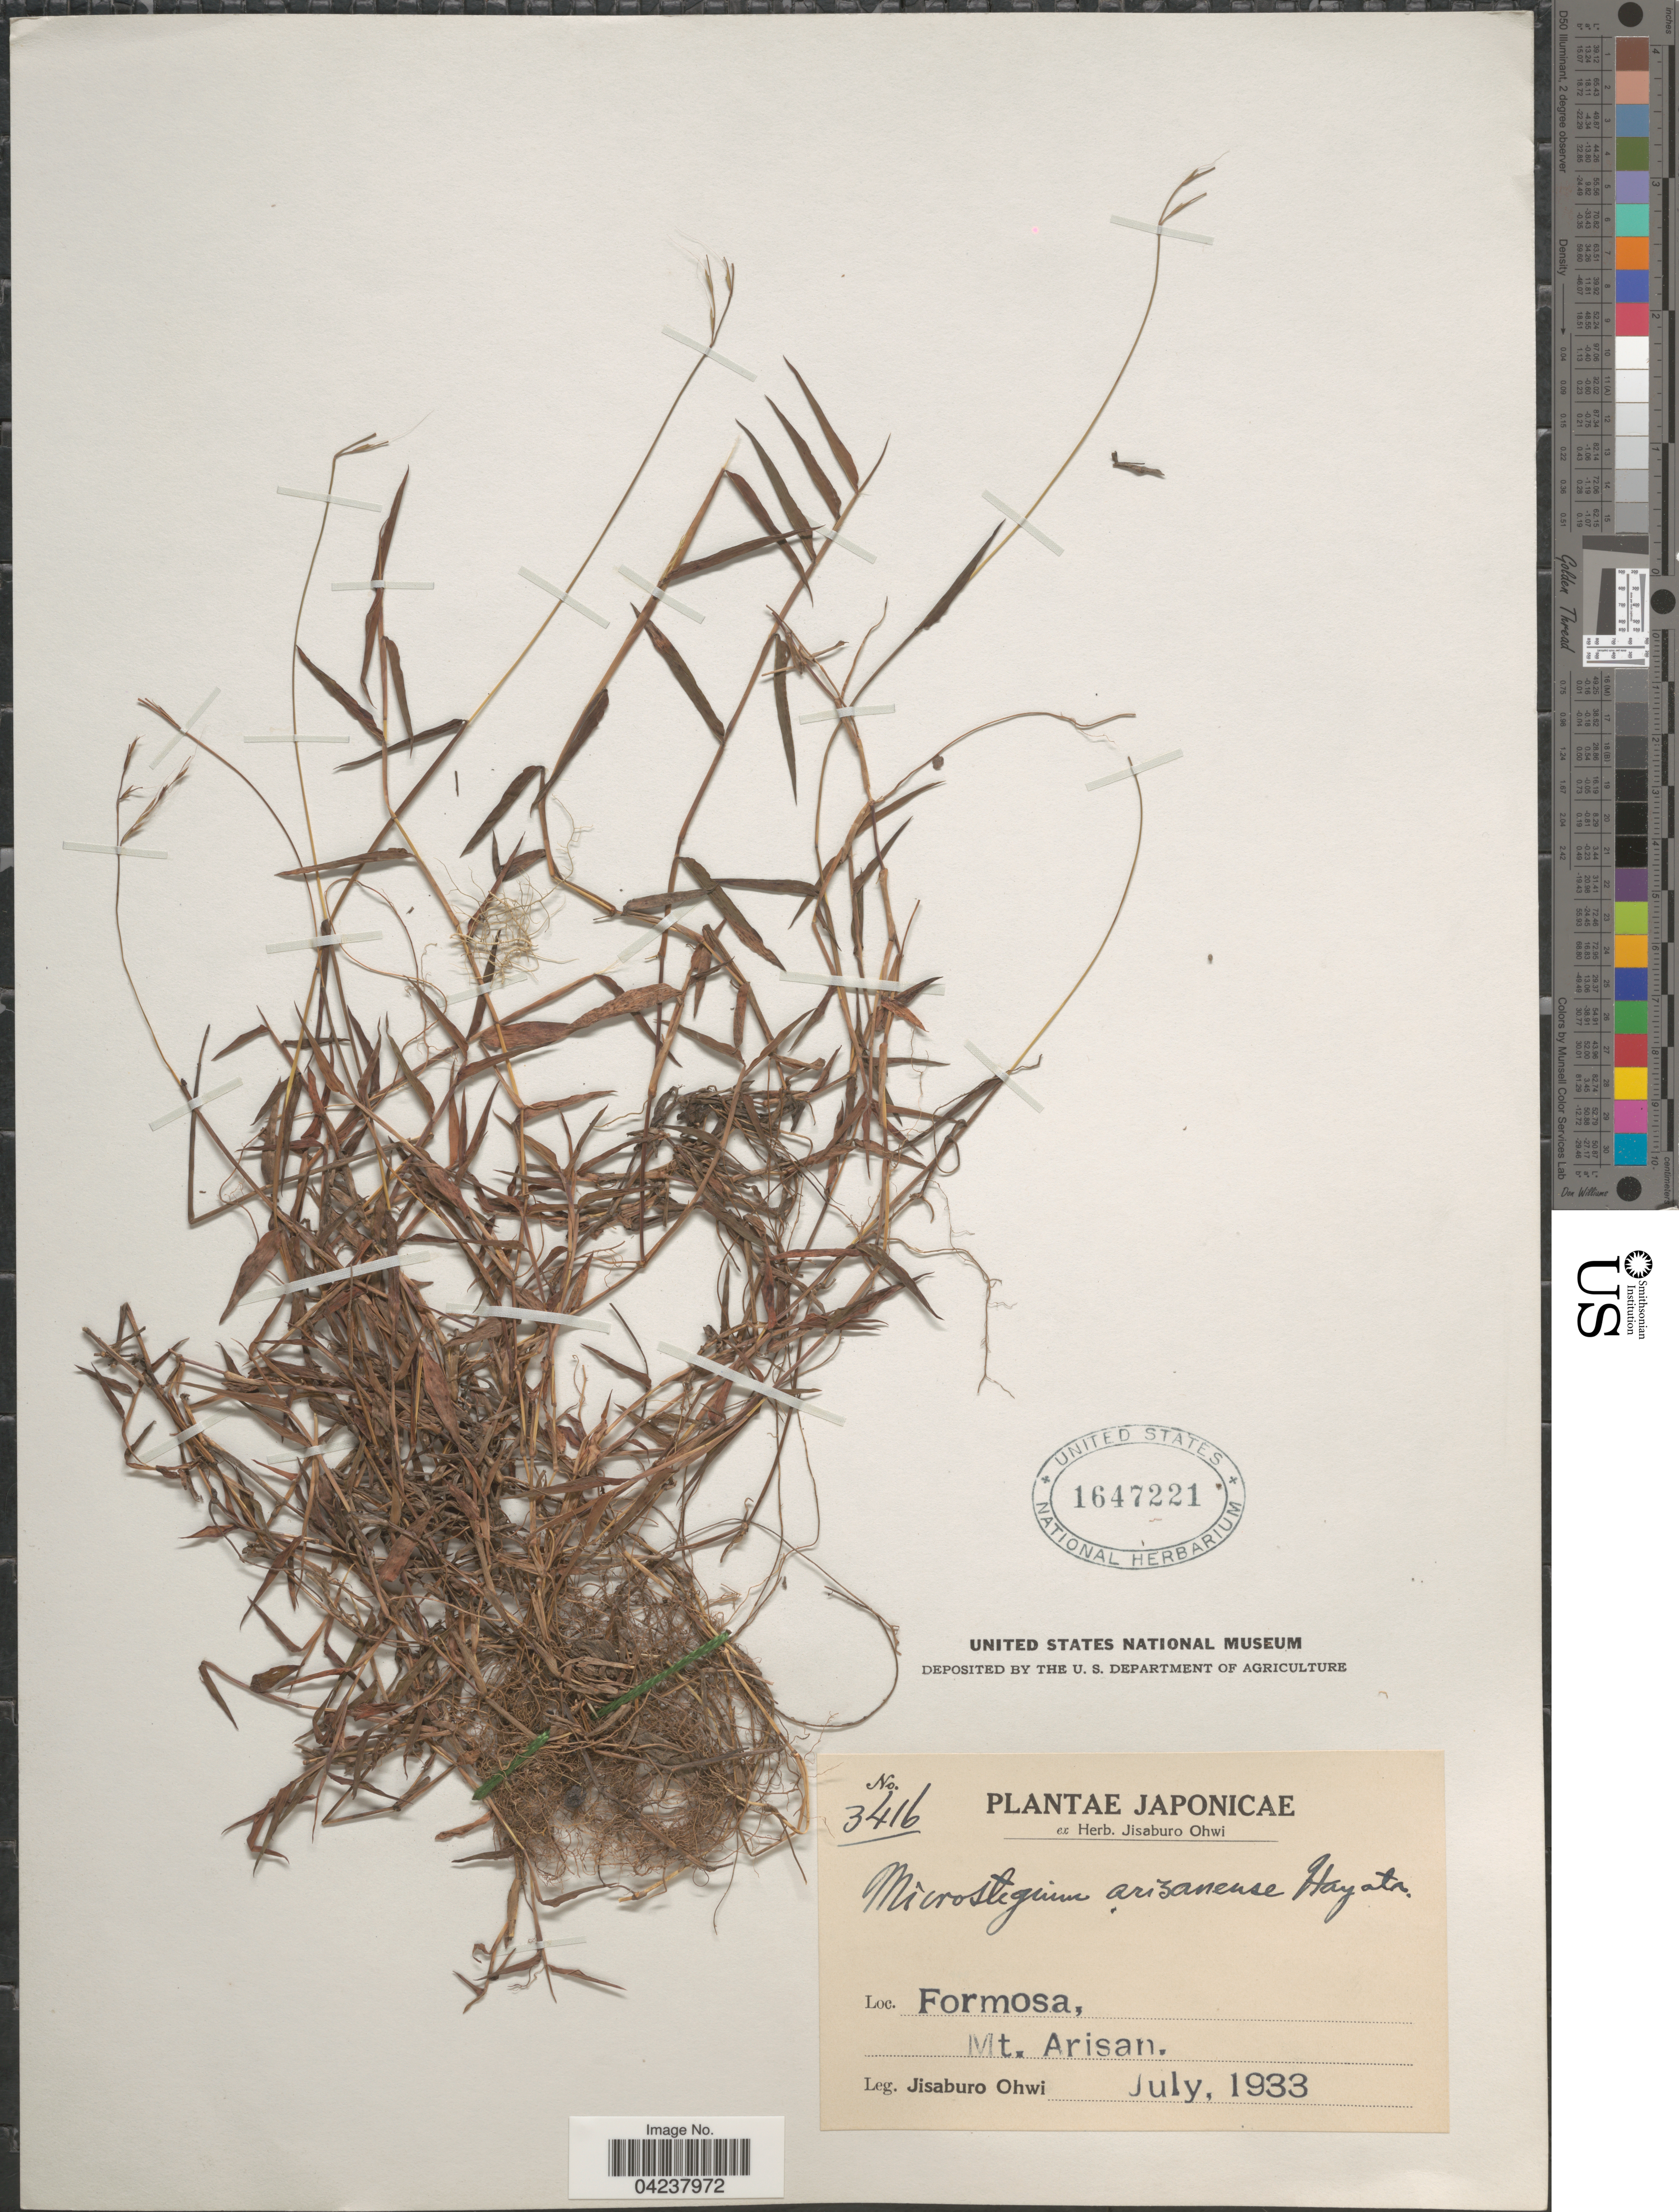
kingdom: Plantae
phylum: Tracheophyta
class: Liliopsida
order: Poales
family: Poaceae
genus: Microstegium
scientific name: Microstegium nudum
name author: (Trin.) A. Camus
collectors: J. Ohwi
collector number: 3416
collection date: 1933-07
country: Taiwan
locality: Formosa, Mt. Arisan.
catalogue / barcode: US 1647221